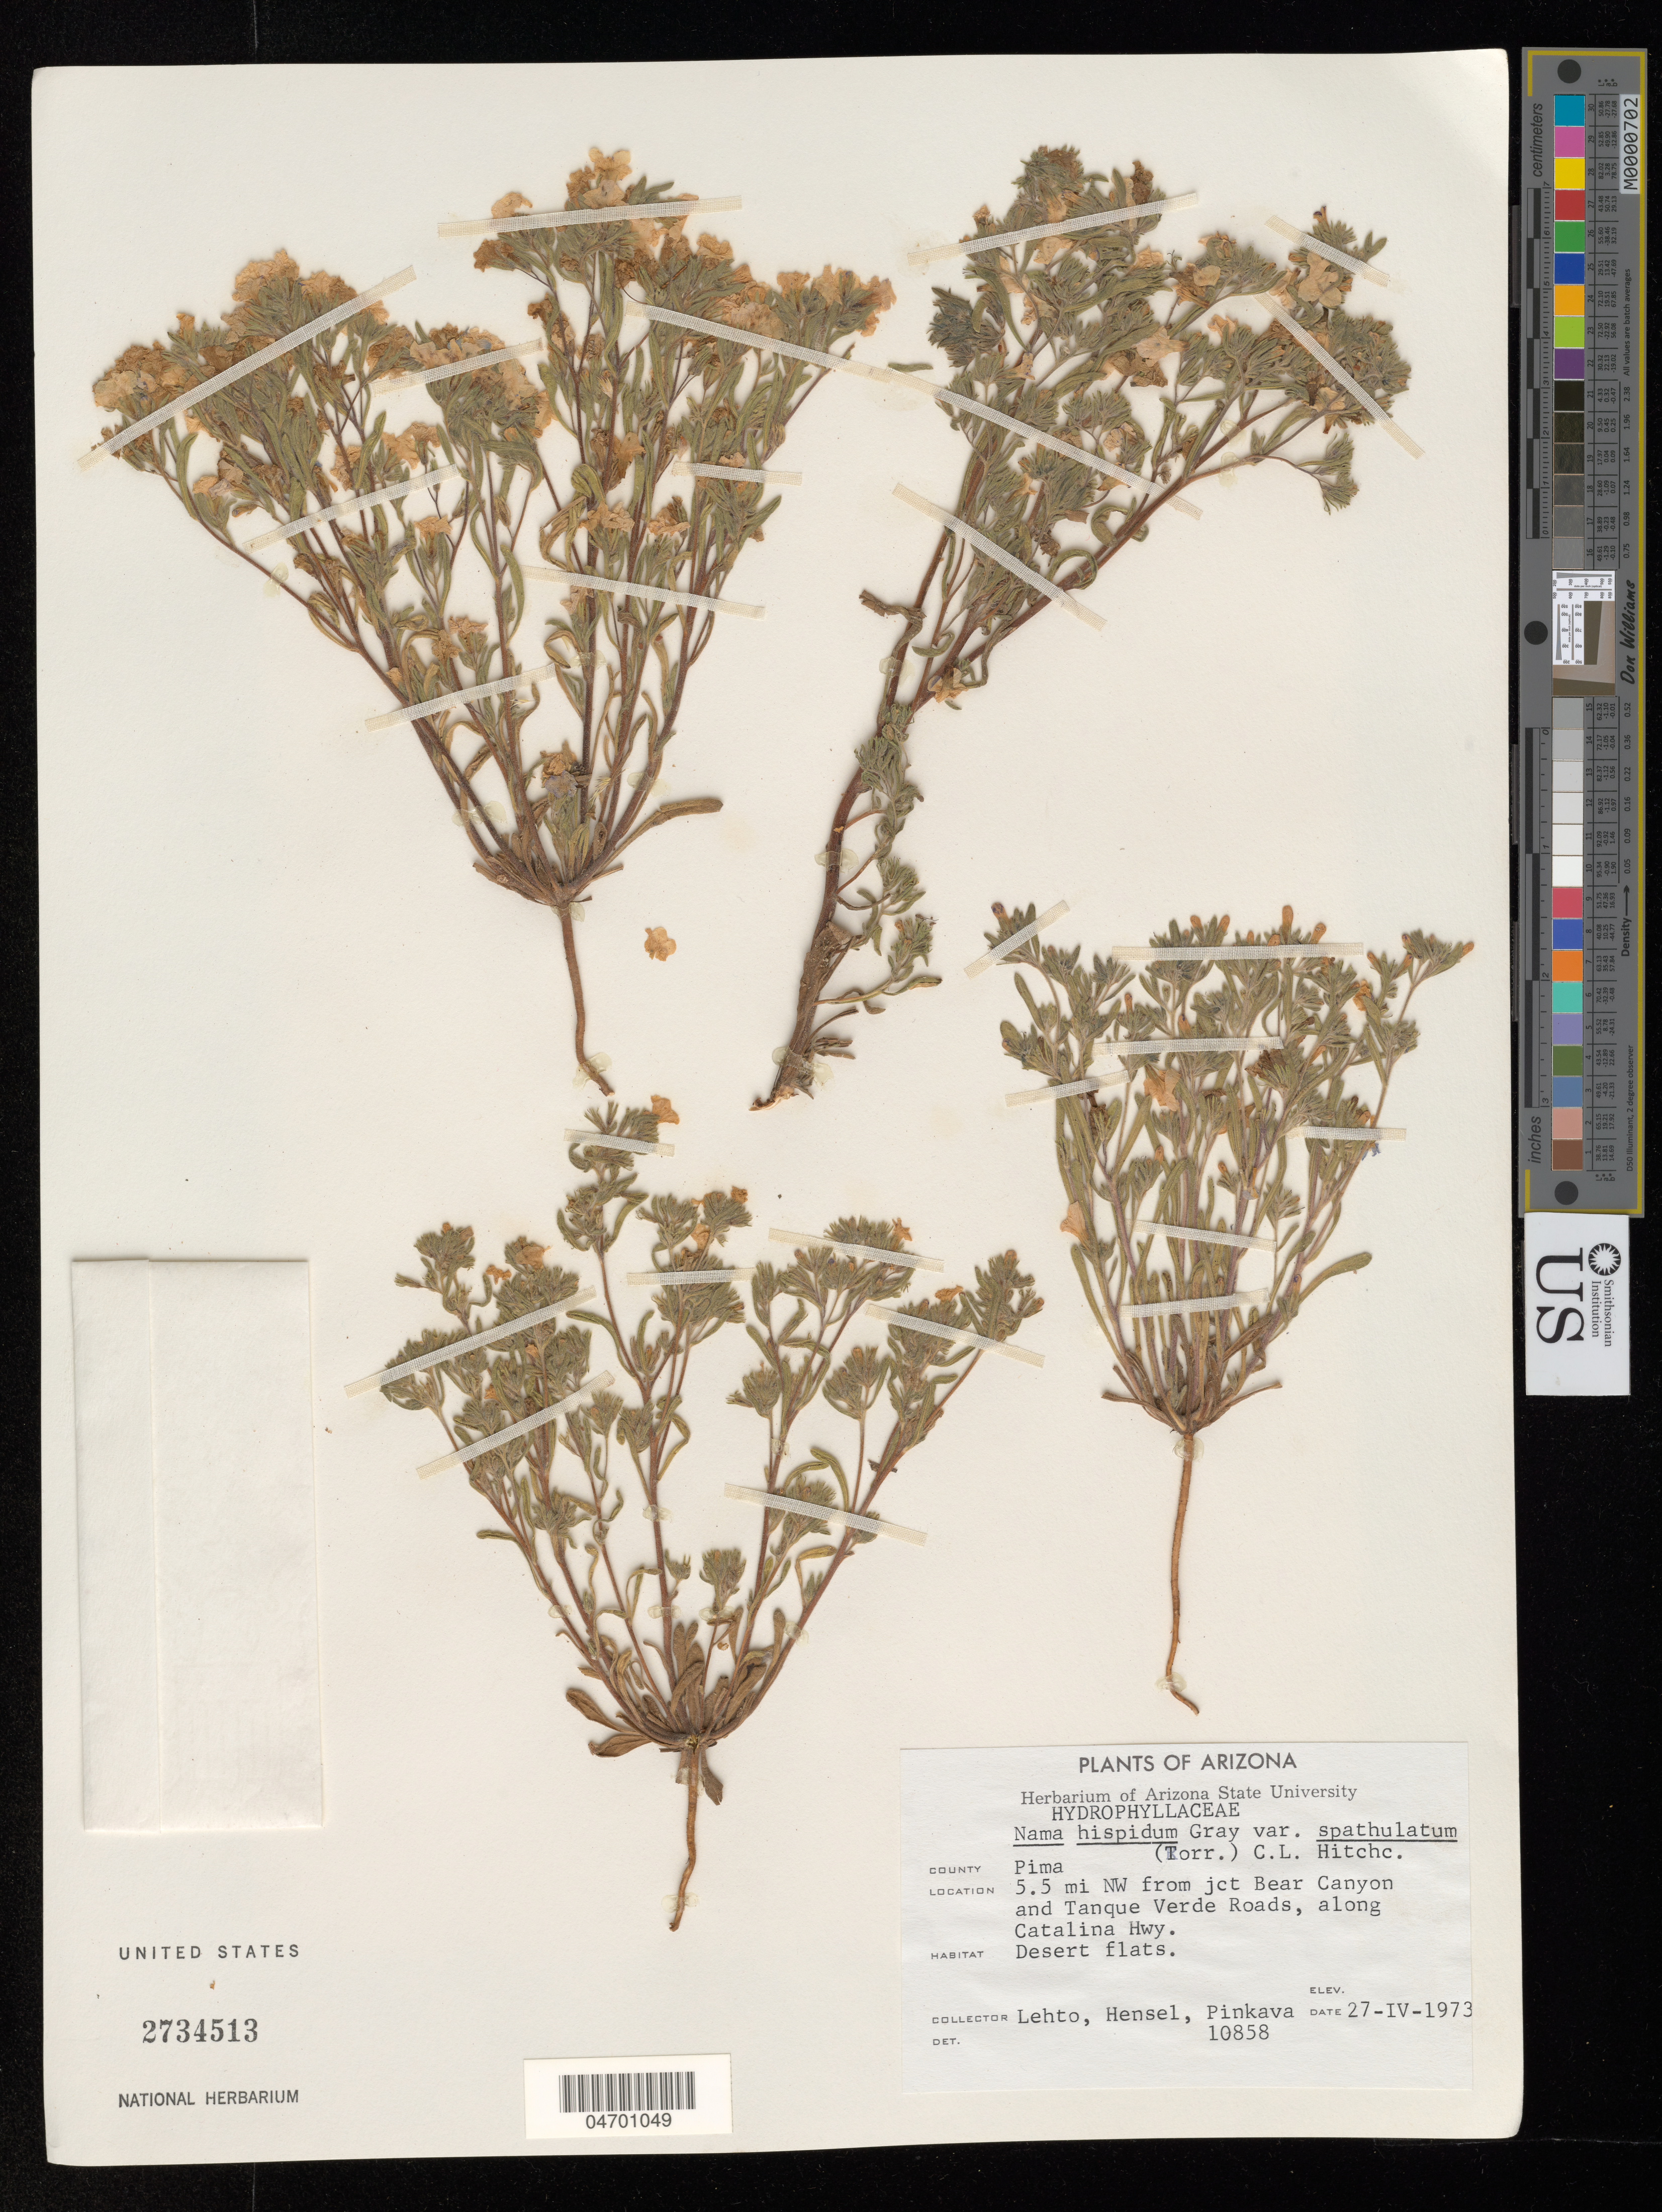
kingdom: Plantae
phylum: Tracheophyta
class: Magnoliopsida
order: Boraginales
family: Namaceae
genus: Nama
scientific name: Nama hispida var. spathulatum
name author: (Torr.) C.L. Hitchc.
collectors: -. Lehto, -. Hensel & -. Pinkava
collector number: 10858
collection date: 1973-04-27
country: United States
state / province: Arizona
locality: County Pima. 5.5 mi NW from jct Bear Canyon and Taunque Verde Roads, along Catalina Hwy.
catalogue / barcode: US 2734513